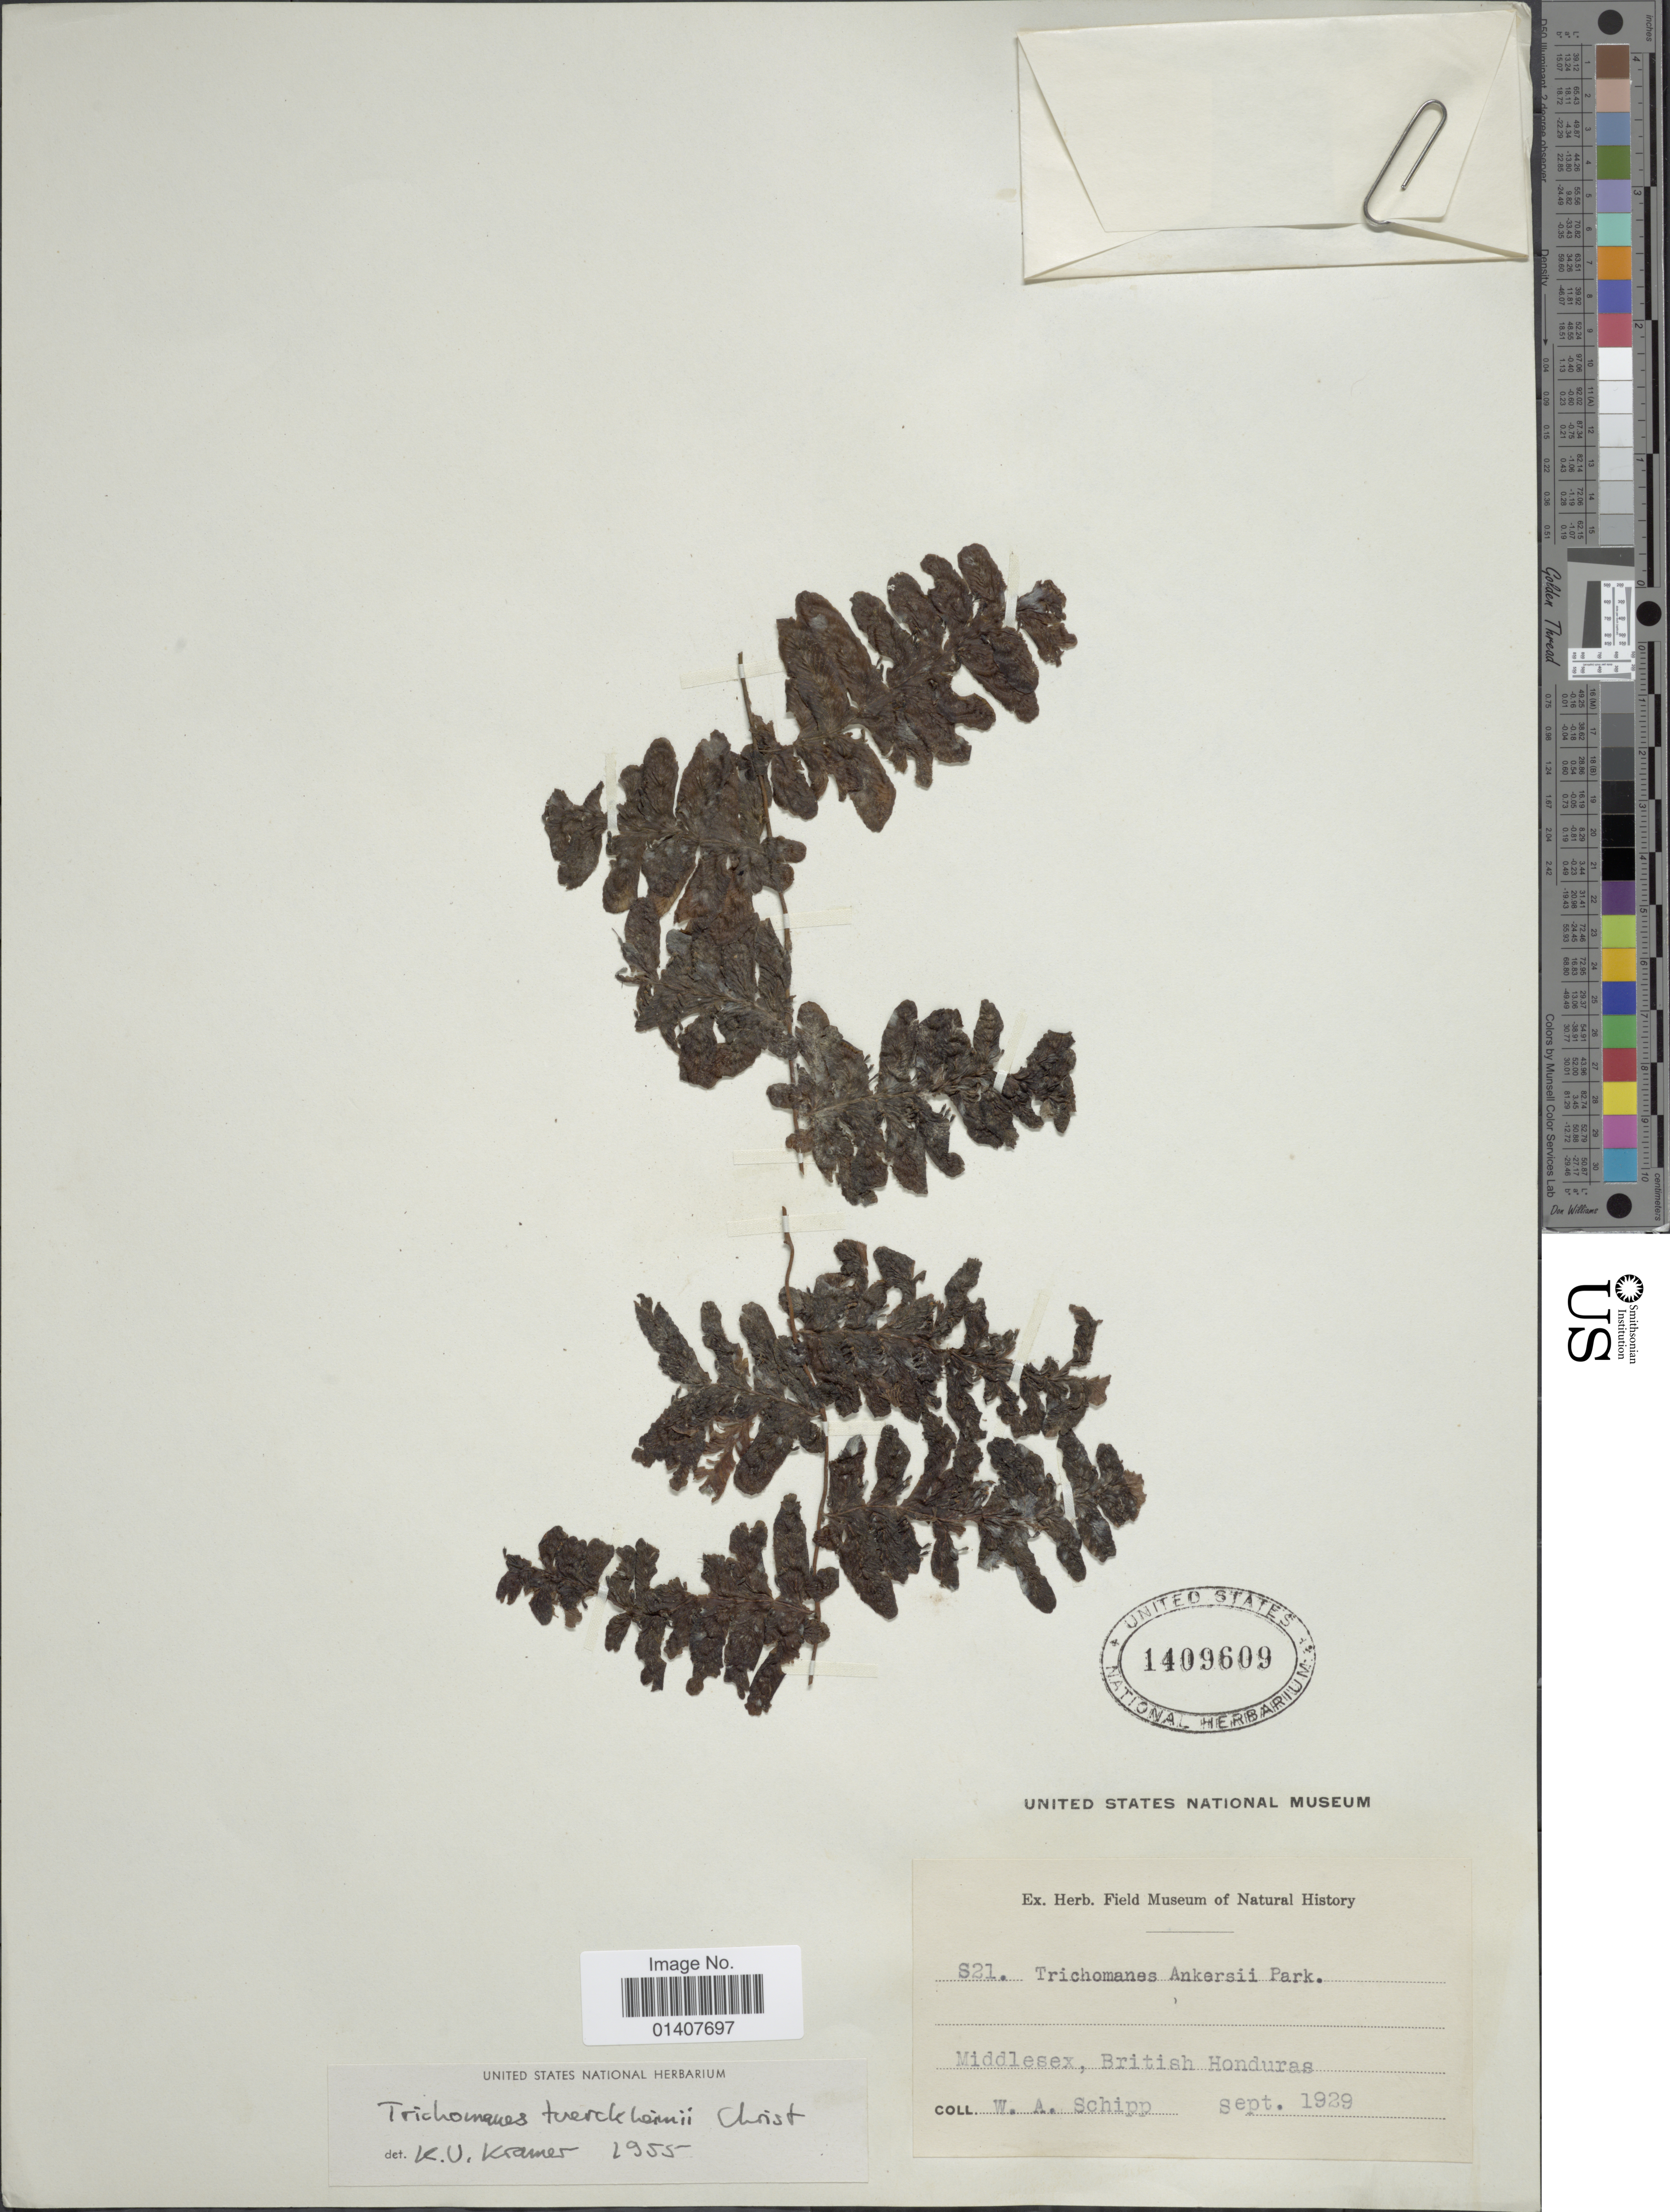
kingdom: Plantae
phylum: Tracheophyta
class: Polypodiopsida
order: Hymenophyllales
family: Hymenophyllaceae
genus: Trichomanes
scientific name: Trichomanes tuerckheimii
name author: Christ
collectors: W. Schipp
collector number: S21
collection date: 1929-09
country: Belize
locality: Middlesex, British Honduras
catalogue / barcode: US 1409609